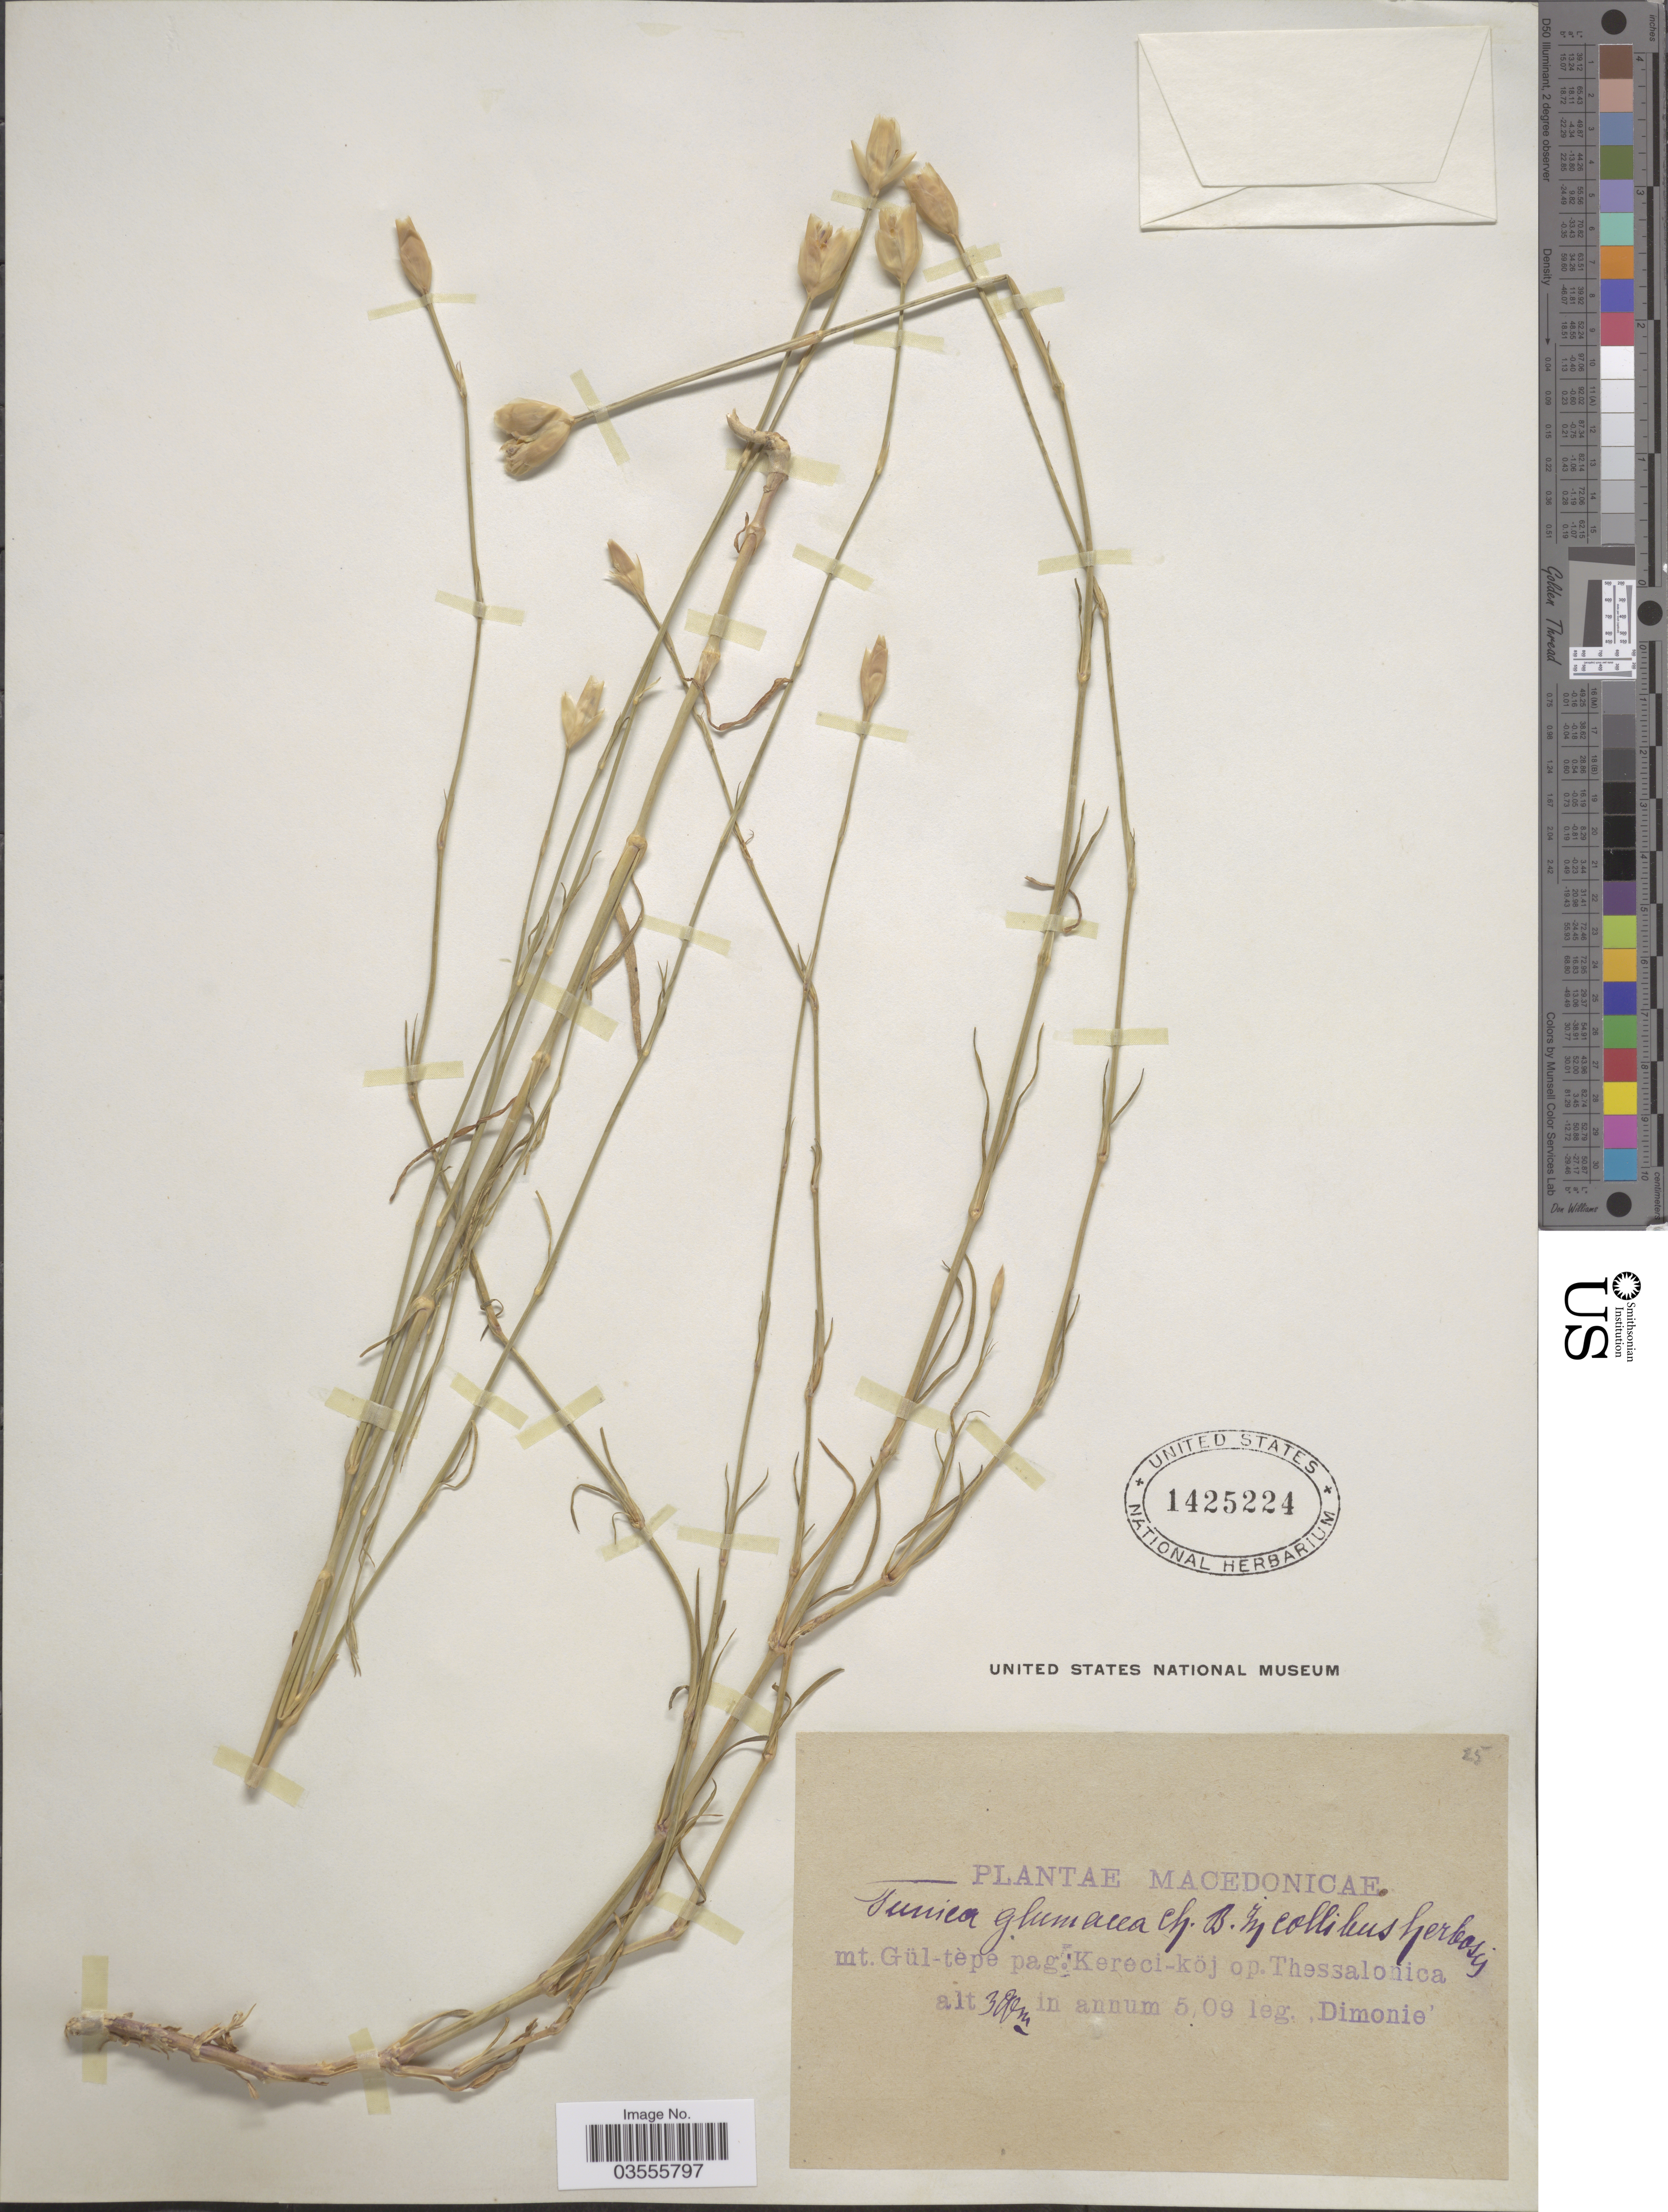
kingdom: Plantae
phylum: Tracheophyta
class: Magnoliopsida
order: Caryophyllales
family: Caryophyllaceae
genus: Petrorhagia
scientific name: Petrorhagia glumacea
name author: (Bory & Chaub.) P.W. Ball & Heywood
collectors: -. Dimonie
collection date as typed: Transcribed d/m/y: /5/9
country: Greece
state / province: Thessaly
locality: Macedonicae. Mt. Gül-tèpe pag. Kereci-köj op. Thessalonica.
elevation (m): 300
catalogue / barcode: US 1425224